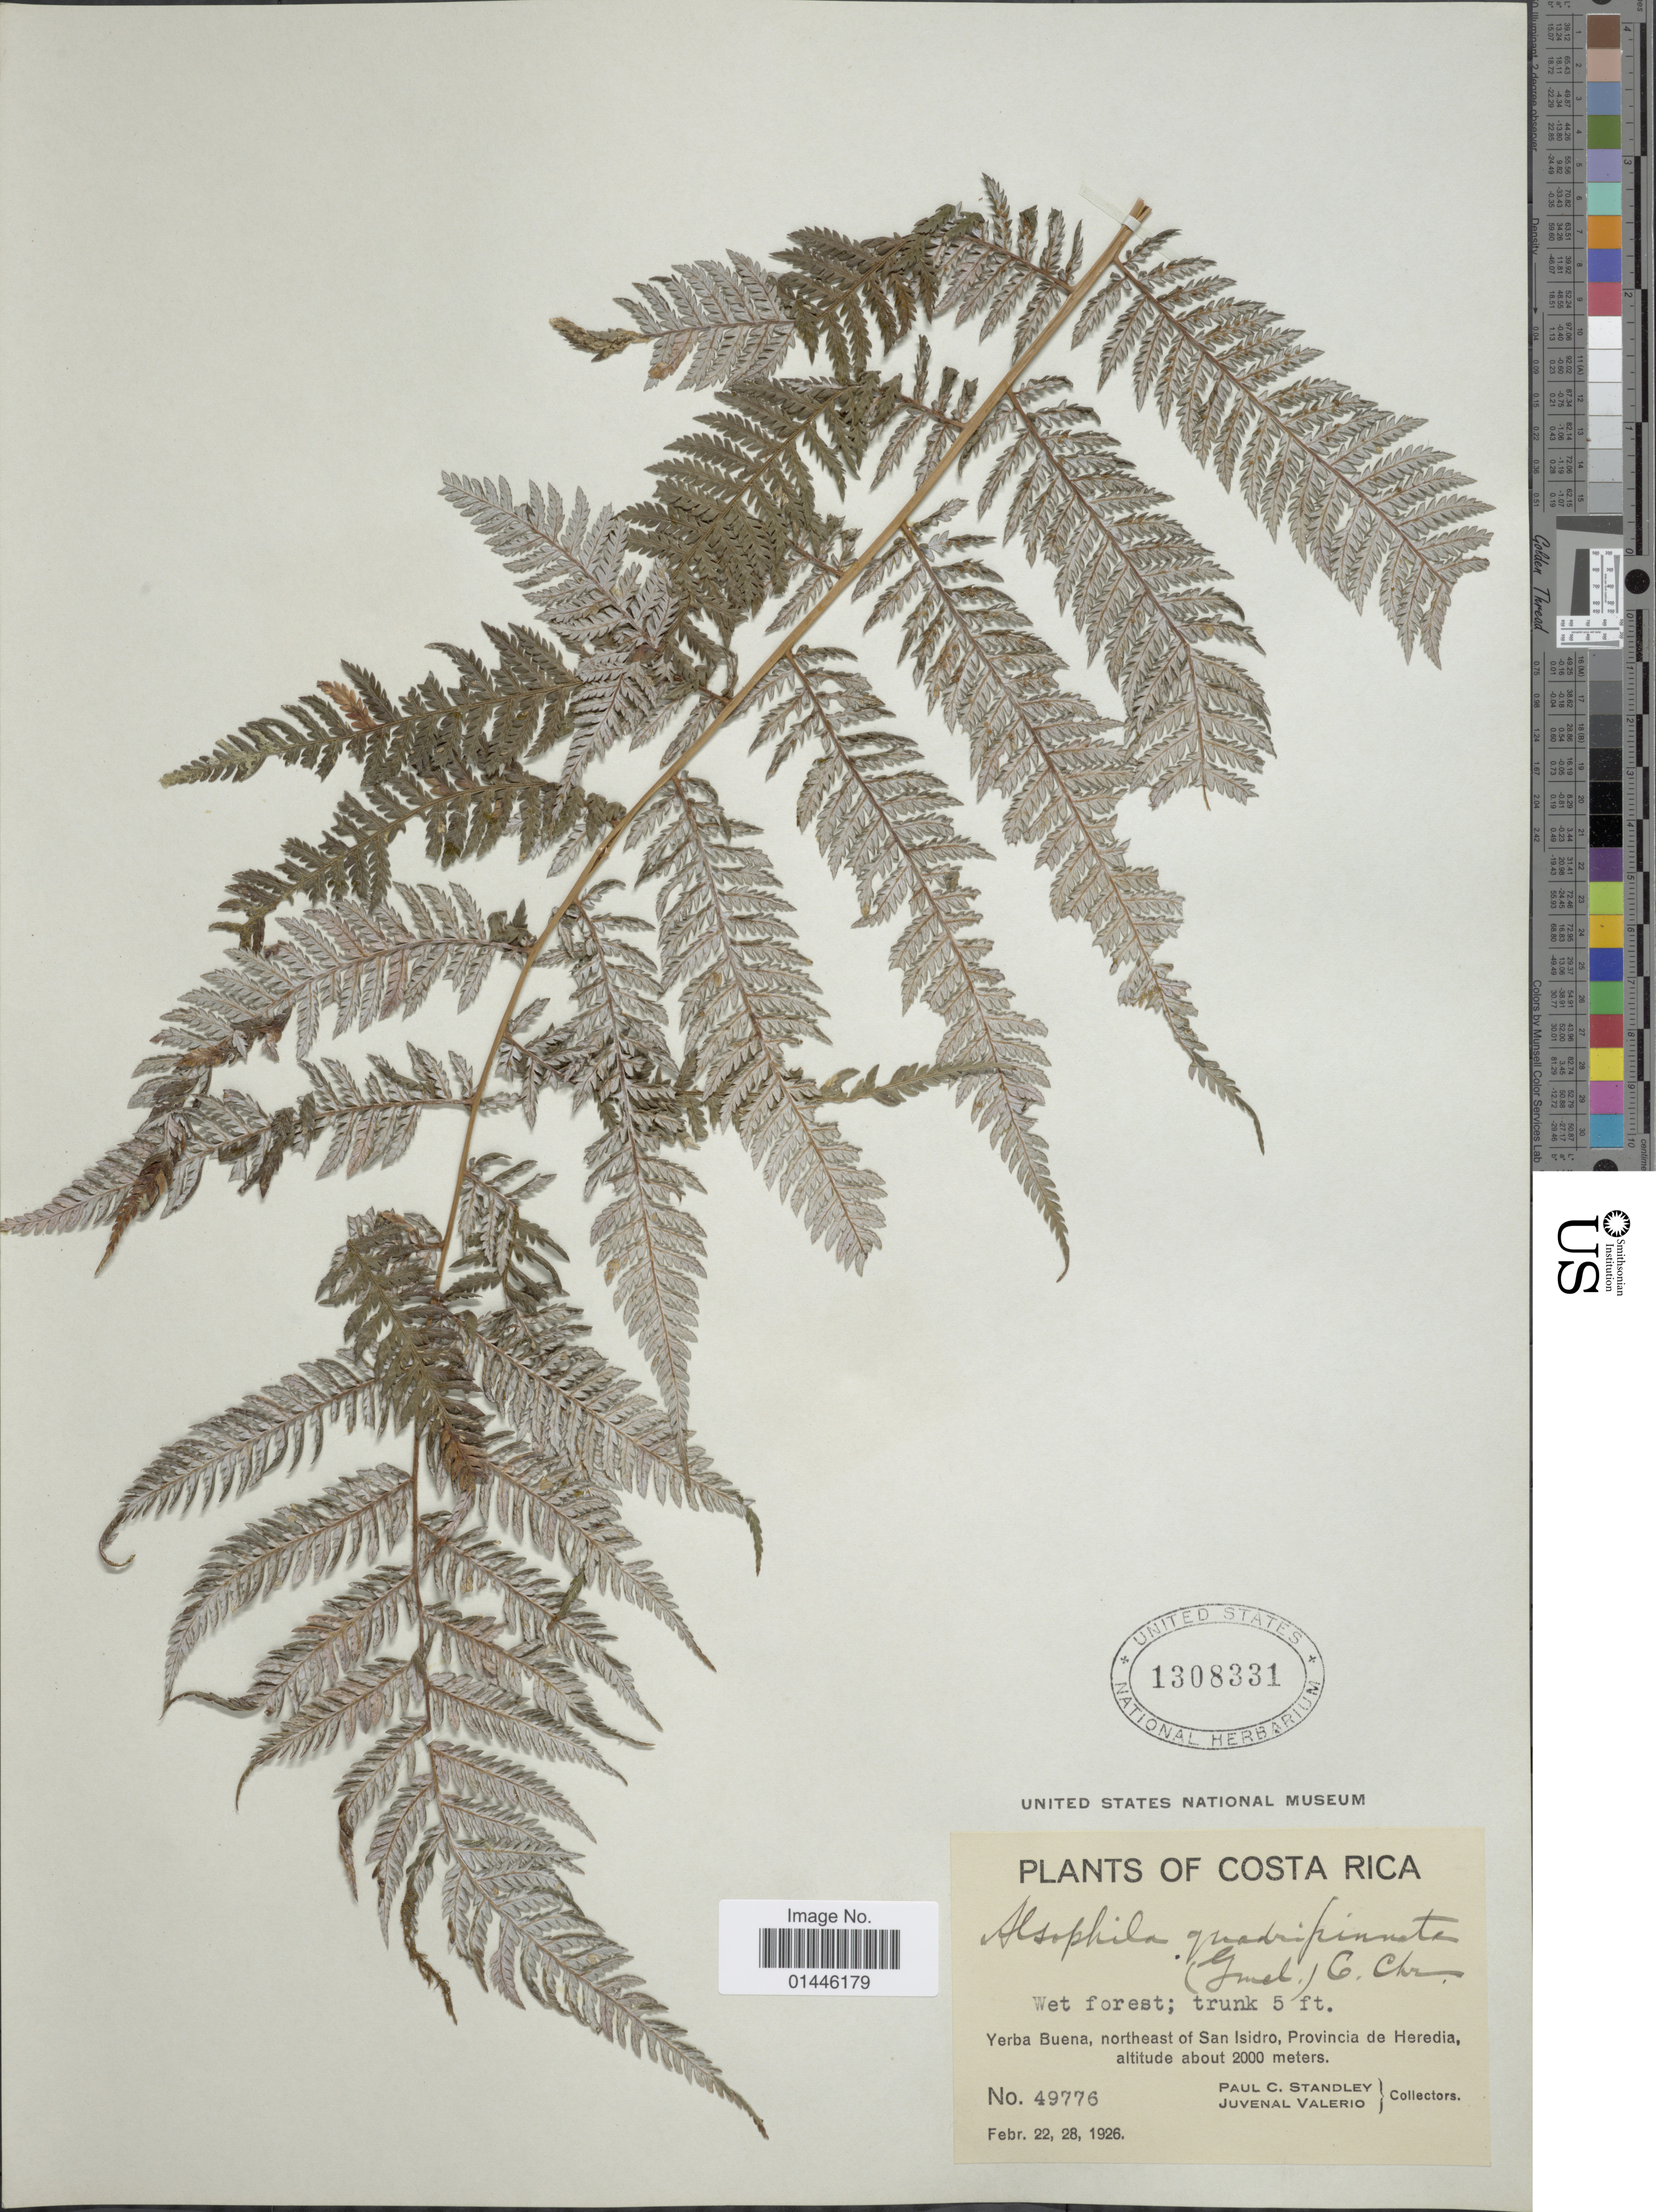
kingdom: Plantae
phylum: Tracheophyta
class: Polypodiopsida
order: Cyatheales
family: Dicksoniaceae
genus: Lophosoria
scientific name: Lophosoria quadripinnata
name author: (J.F. Gmel.) C. Chr.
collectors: P. C. Standley & J. Valerio R.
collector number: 49776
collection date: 1926-02-22/1926-02-28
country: Costa Rica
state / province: Heredia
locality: Yerba Buena, northeast of San Isidro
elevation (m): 2000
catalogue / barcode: US 1308331